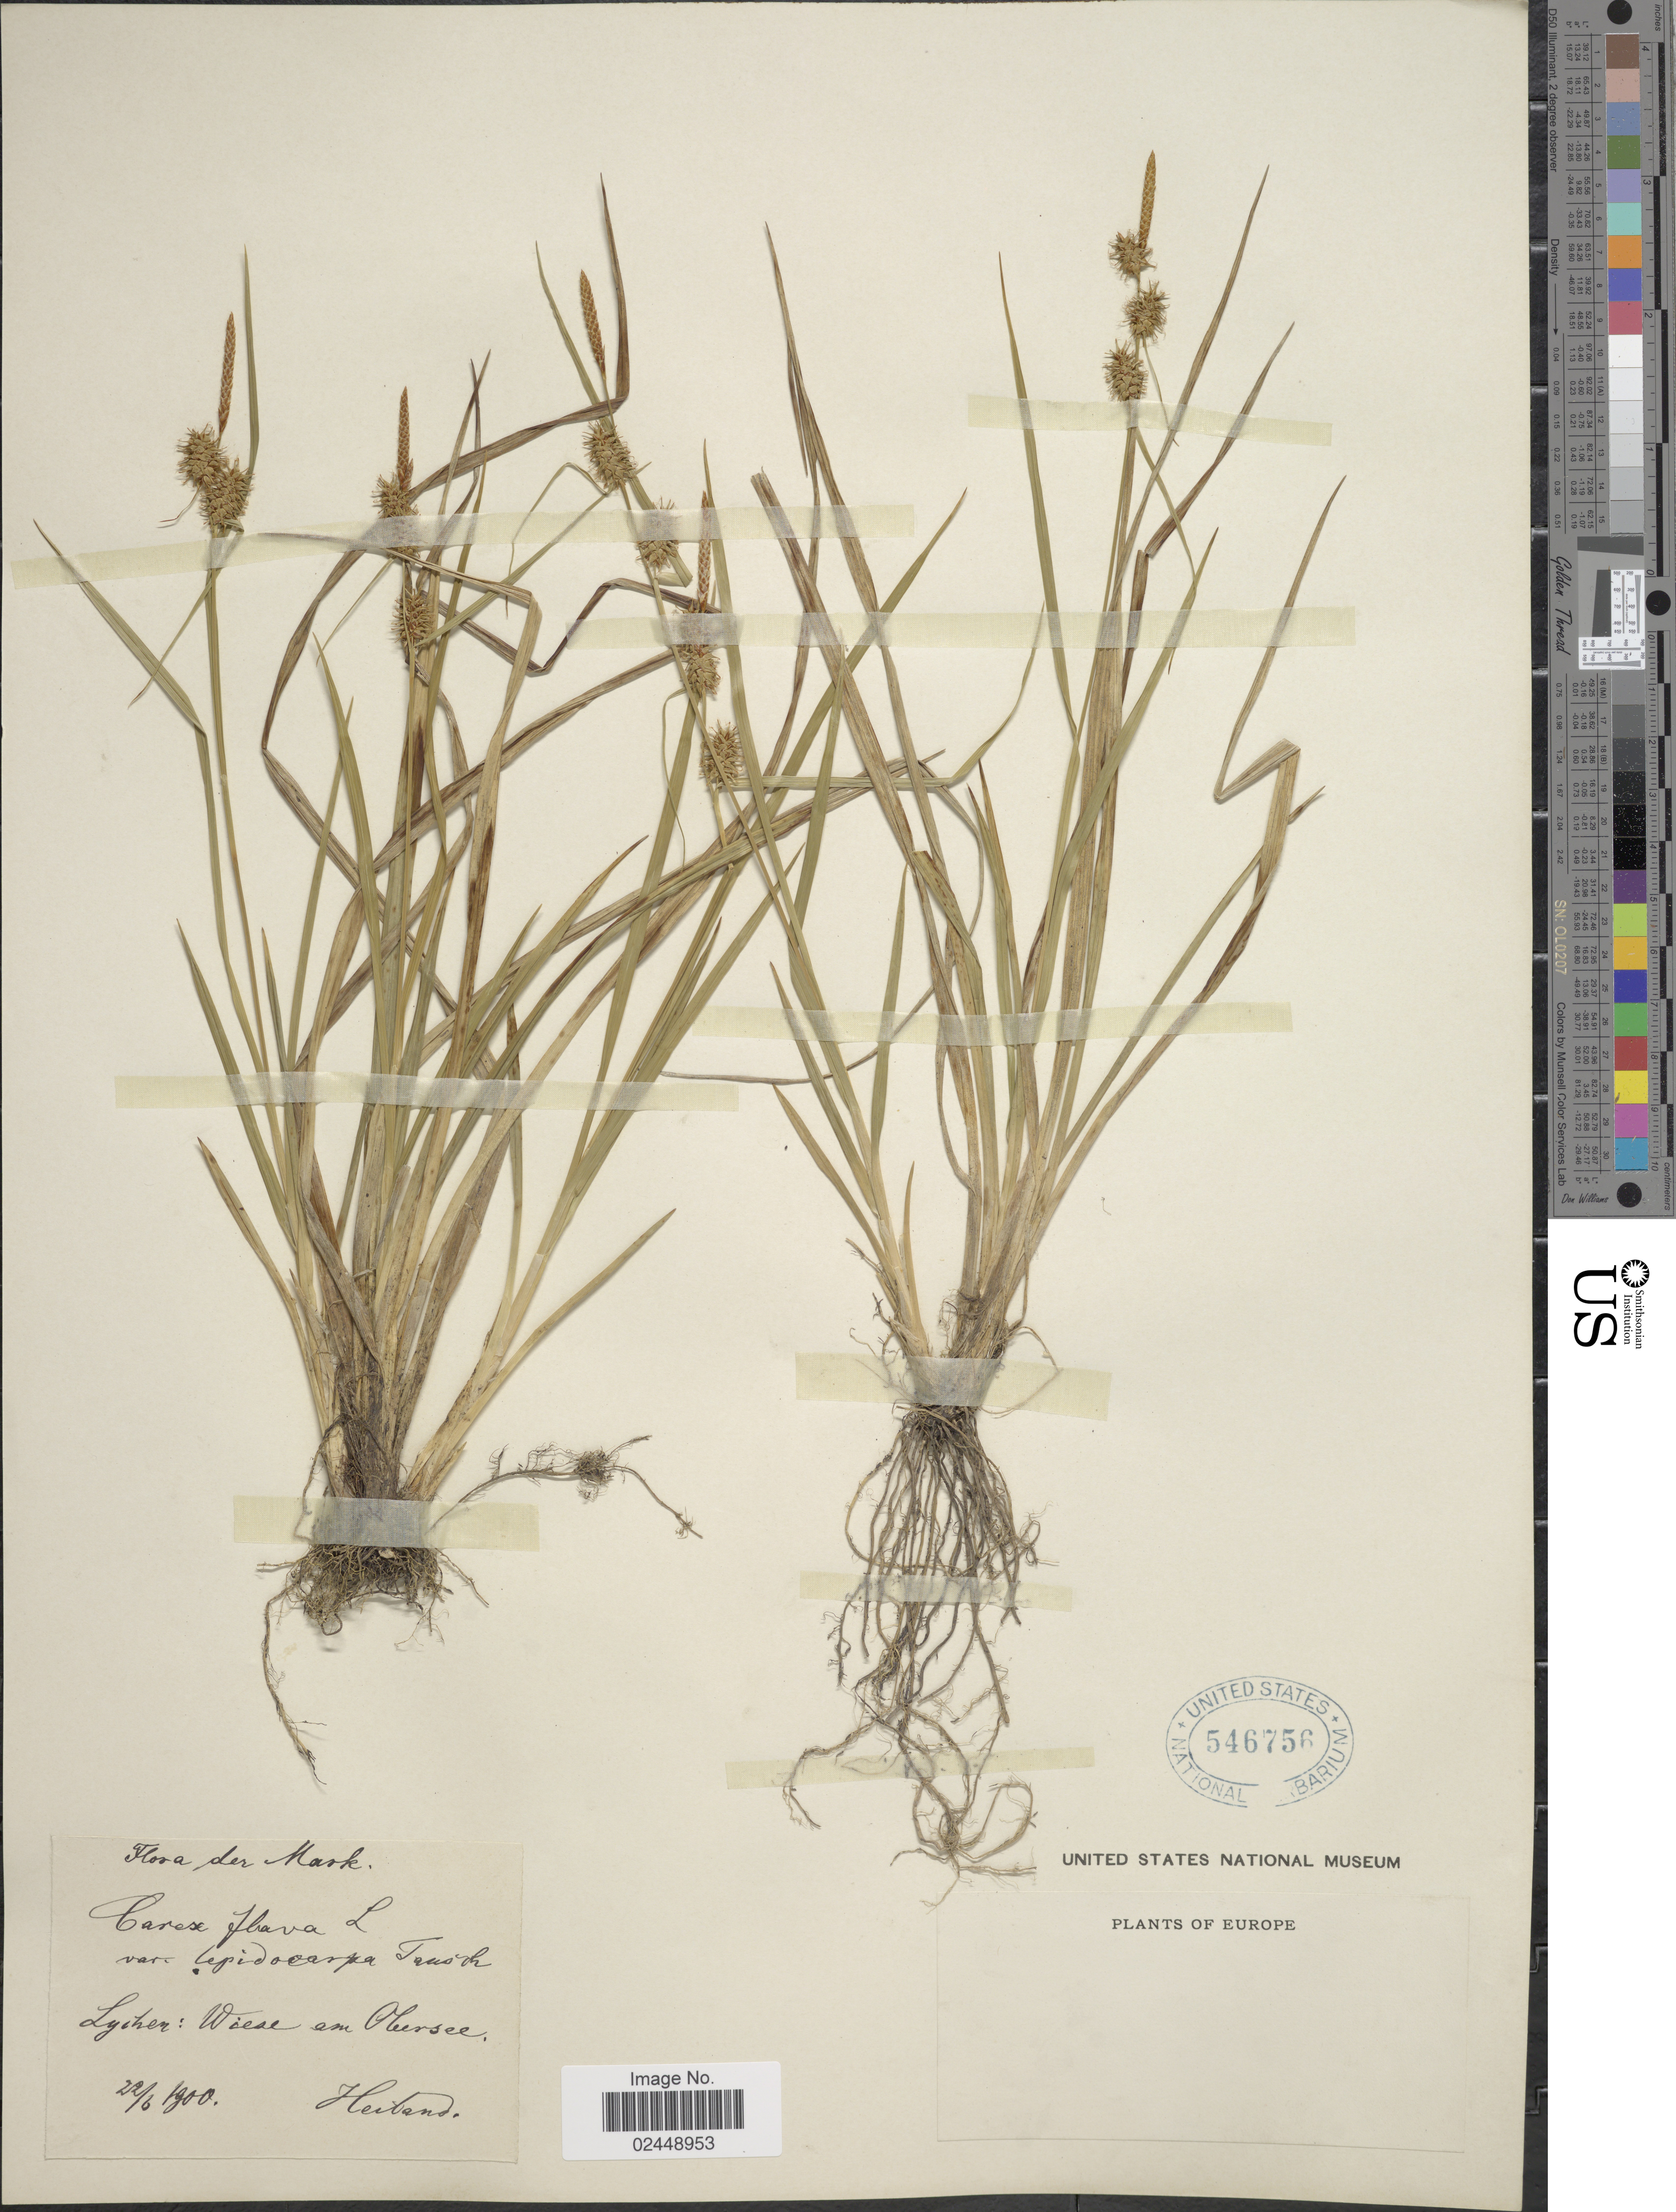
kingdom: Plantae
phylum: Tracheophyta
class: Liliopsida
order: Poales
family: Cyperaceae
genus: Carex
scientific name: Carex flava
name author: L.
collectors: -. Heiland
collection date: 1900-06-22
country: Germany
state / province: Brandenburg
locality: Der Mark, Lychen: Wiese en Obersee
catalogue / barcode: US 546756